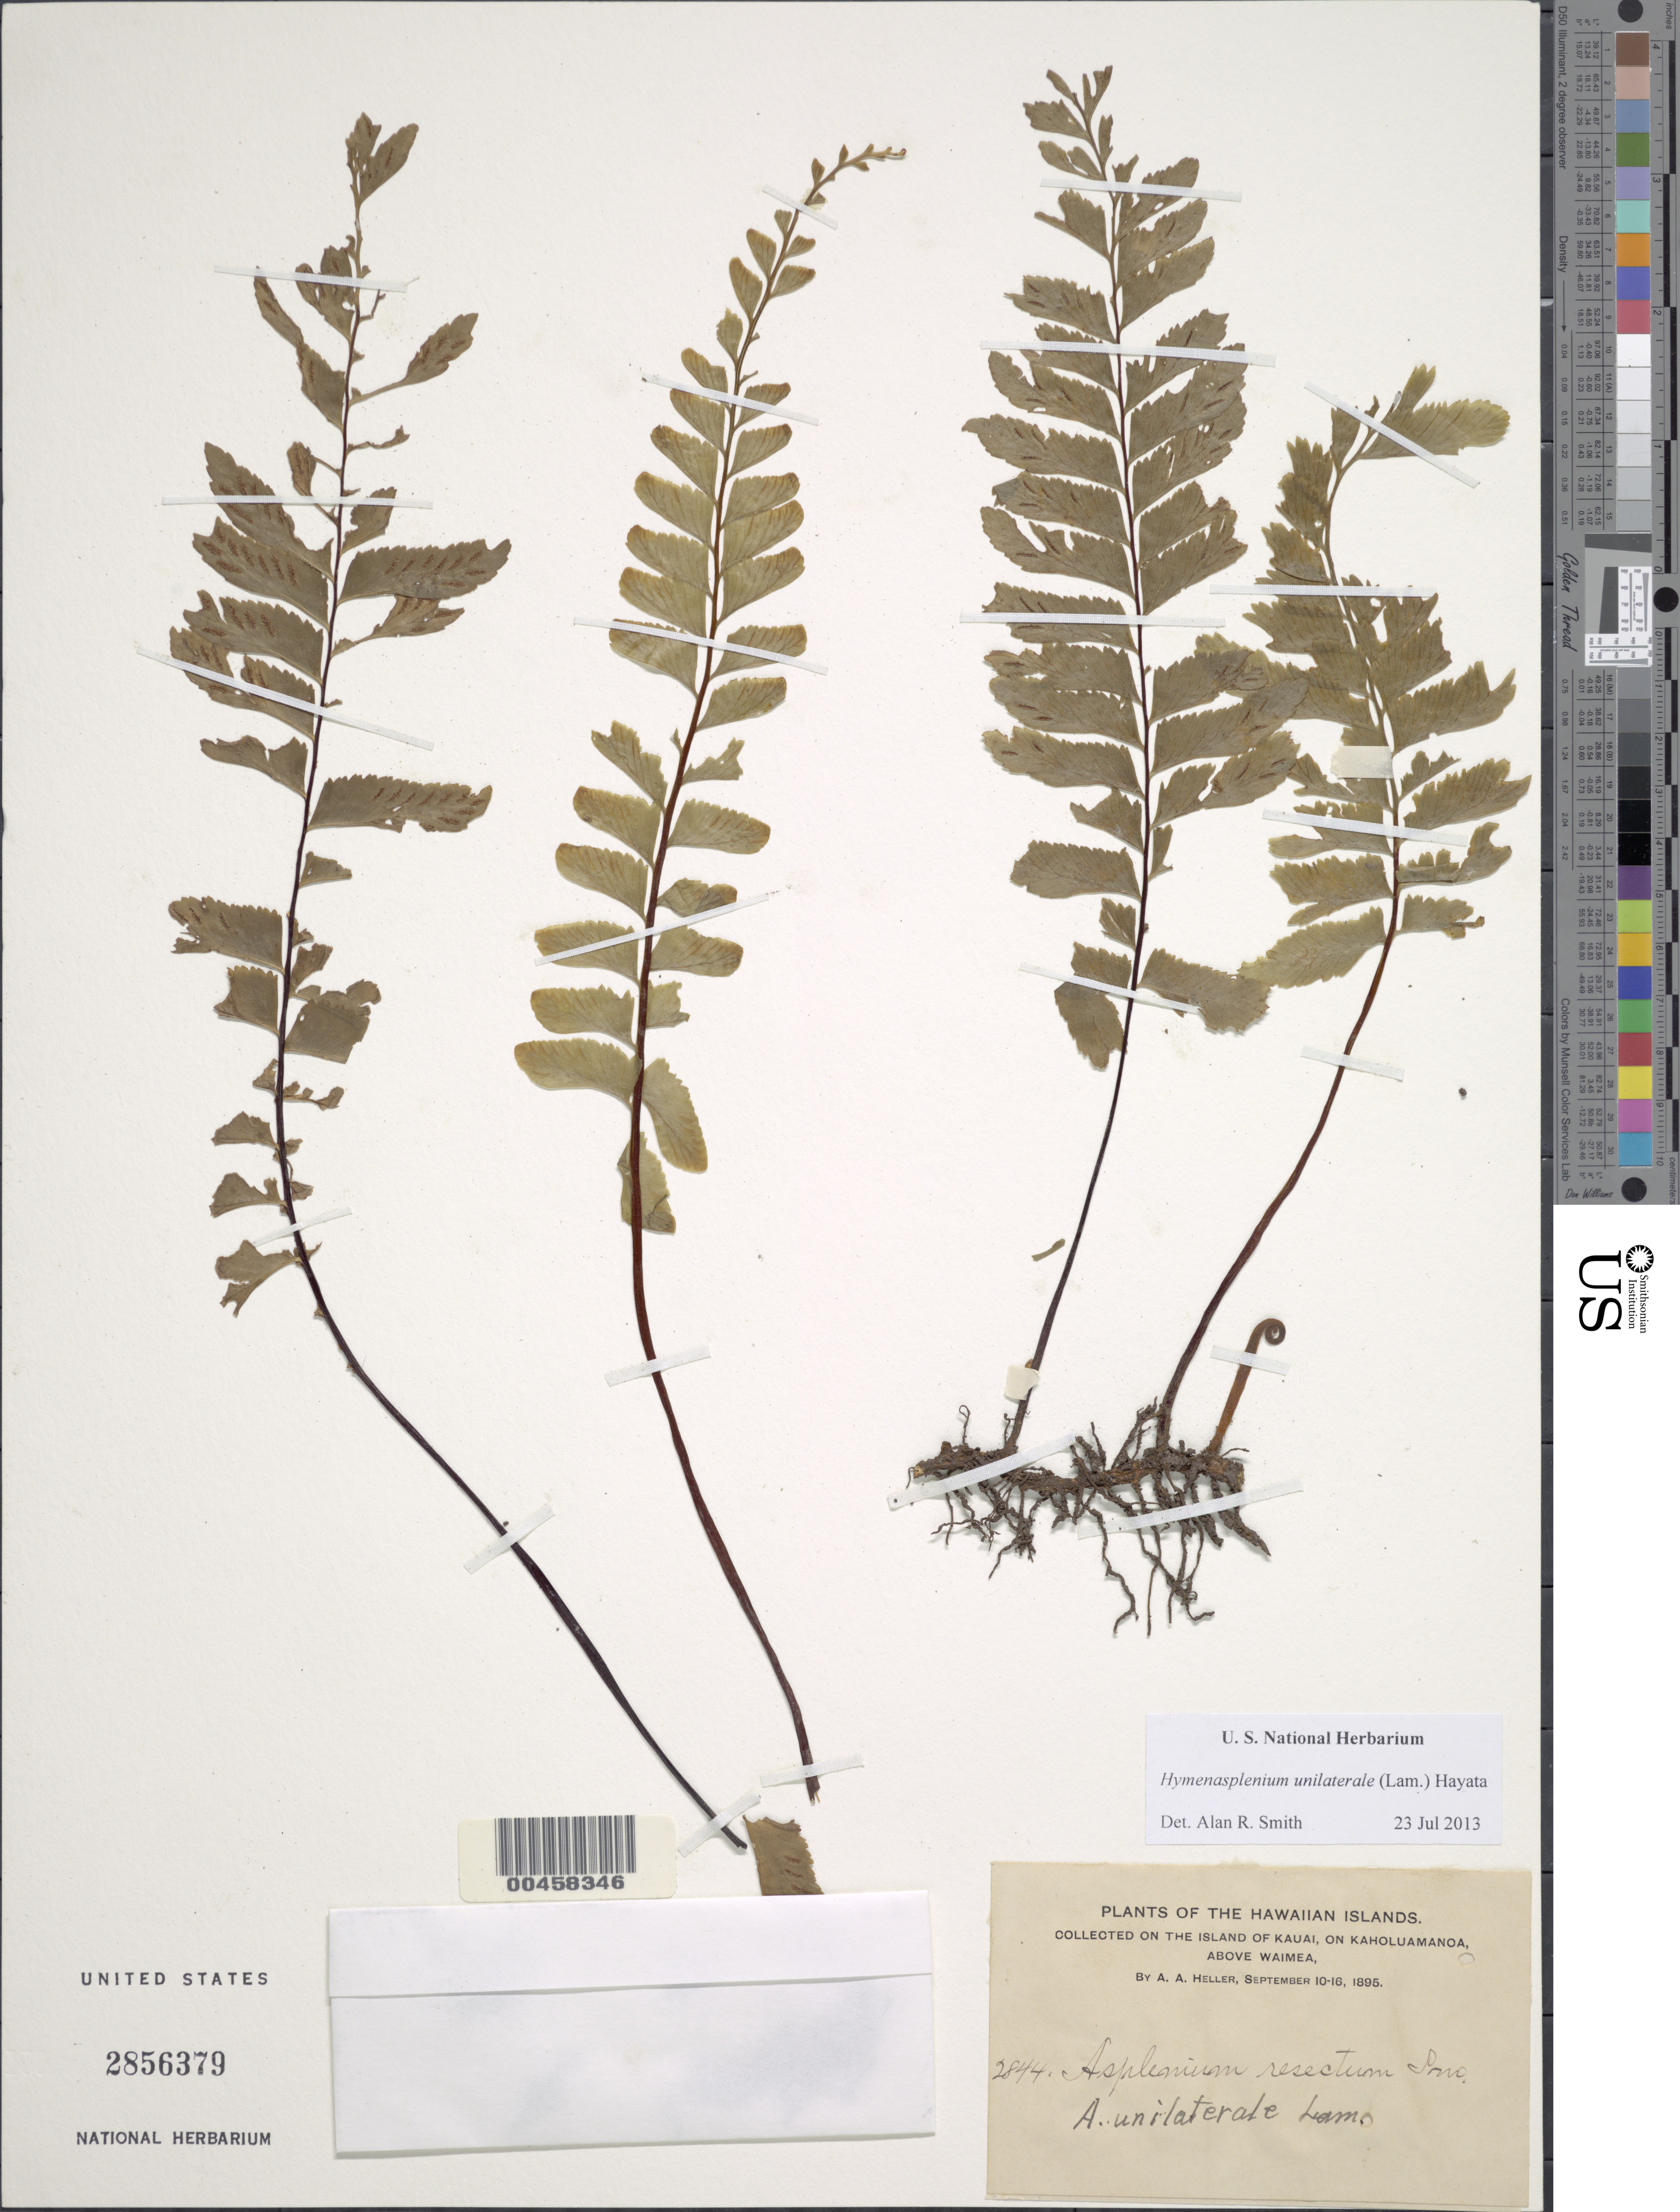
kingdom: Plantae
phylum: Tracheophyta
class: Polypodiopsida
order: Polypodiales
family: Aspleniaceae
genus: Hymenasplenium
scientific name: Hymenasplenium unilaterale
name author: (Lam.) Hayata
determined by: Smith, Alan R., (UC)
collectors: A. A. Heller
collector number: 2844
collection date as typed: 10 Sep 1895 to 16 Sep 1895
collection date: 1895-09-10/1895-09-16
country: United States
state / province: Hawaii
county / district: Kauai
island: Kaua'i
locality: On the island of Kauai, on Kaholuamanoa, above Waimea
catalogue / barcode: US 2856379